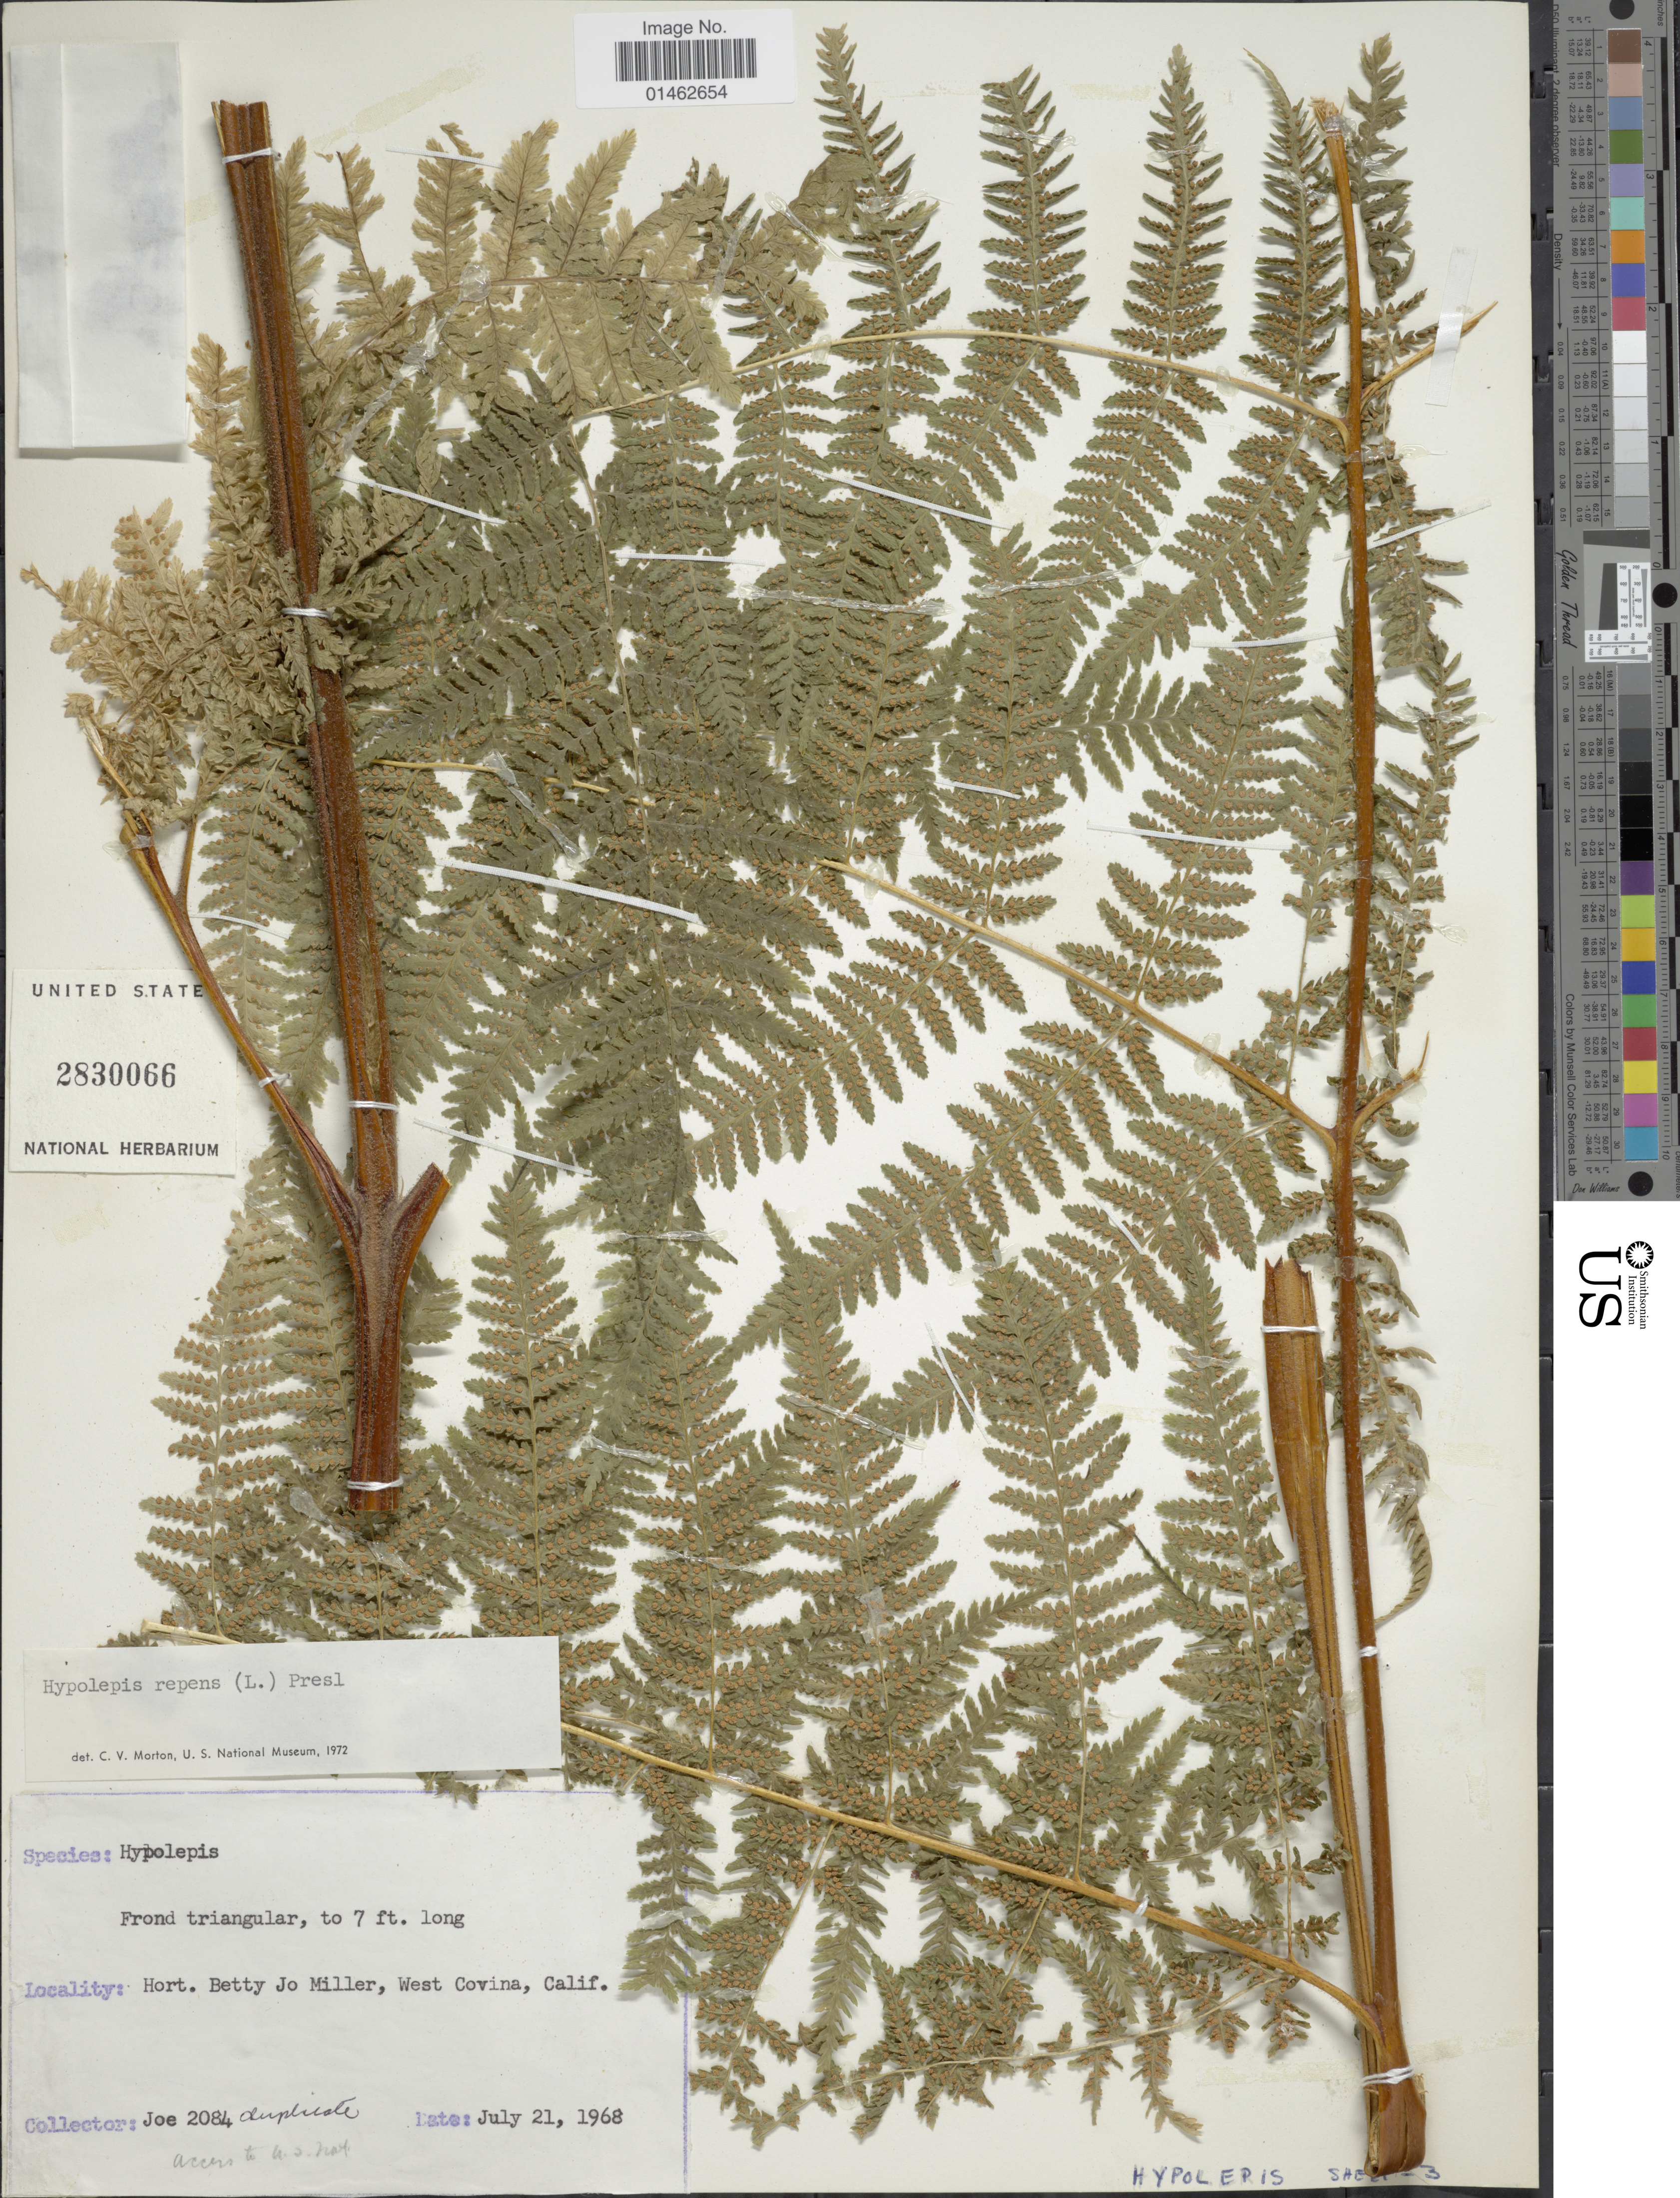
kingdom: Plantae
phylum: Tracheophyta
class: Polypodiopsida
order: Polypodiales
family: Dennstaedtiaceae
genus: Hypolepis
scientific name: Hypolepis repens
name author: (L.) C. Presl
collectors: Joe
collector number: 2084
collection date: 1968-07-21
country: United States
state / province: California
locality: Hort. Betty Jo Miller,West Covina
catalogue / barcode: US 2830066